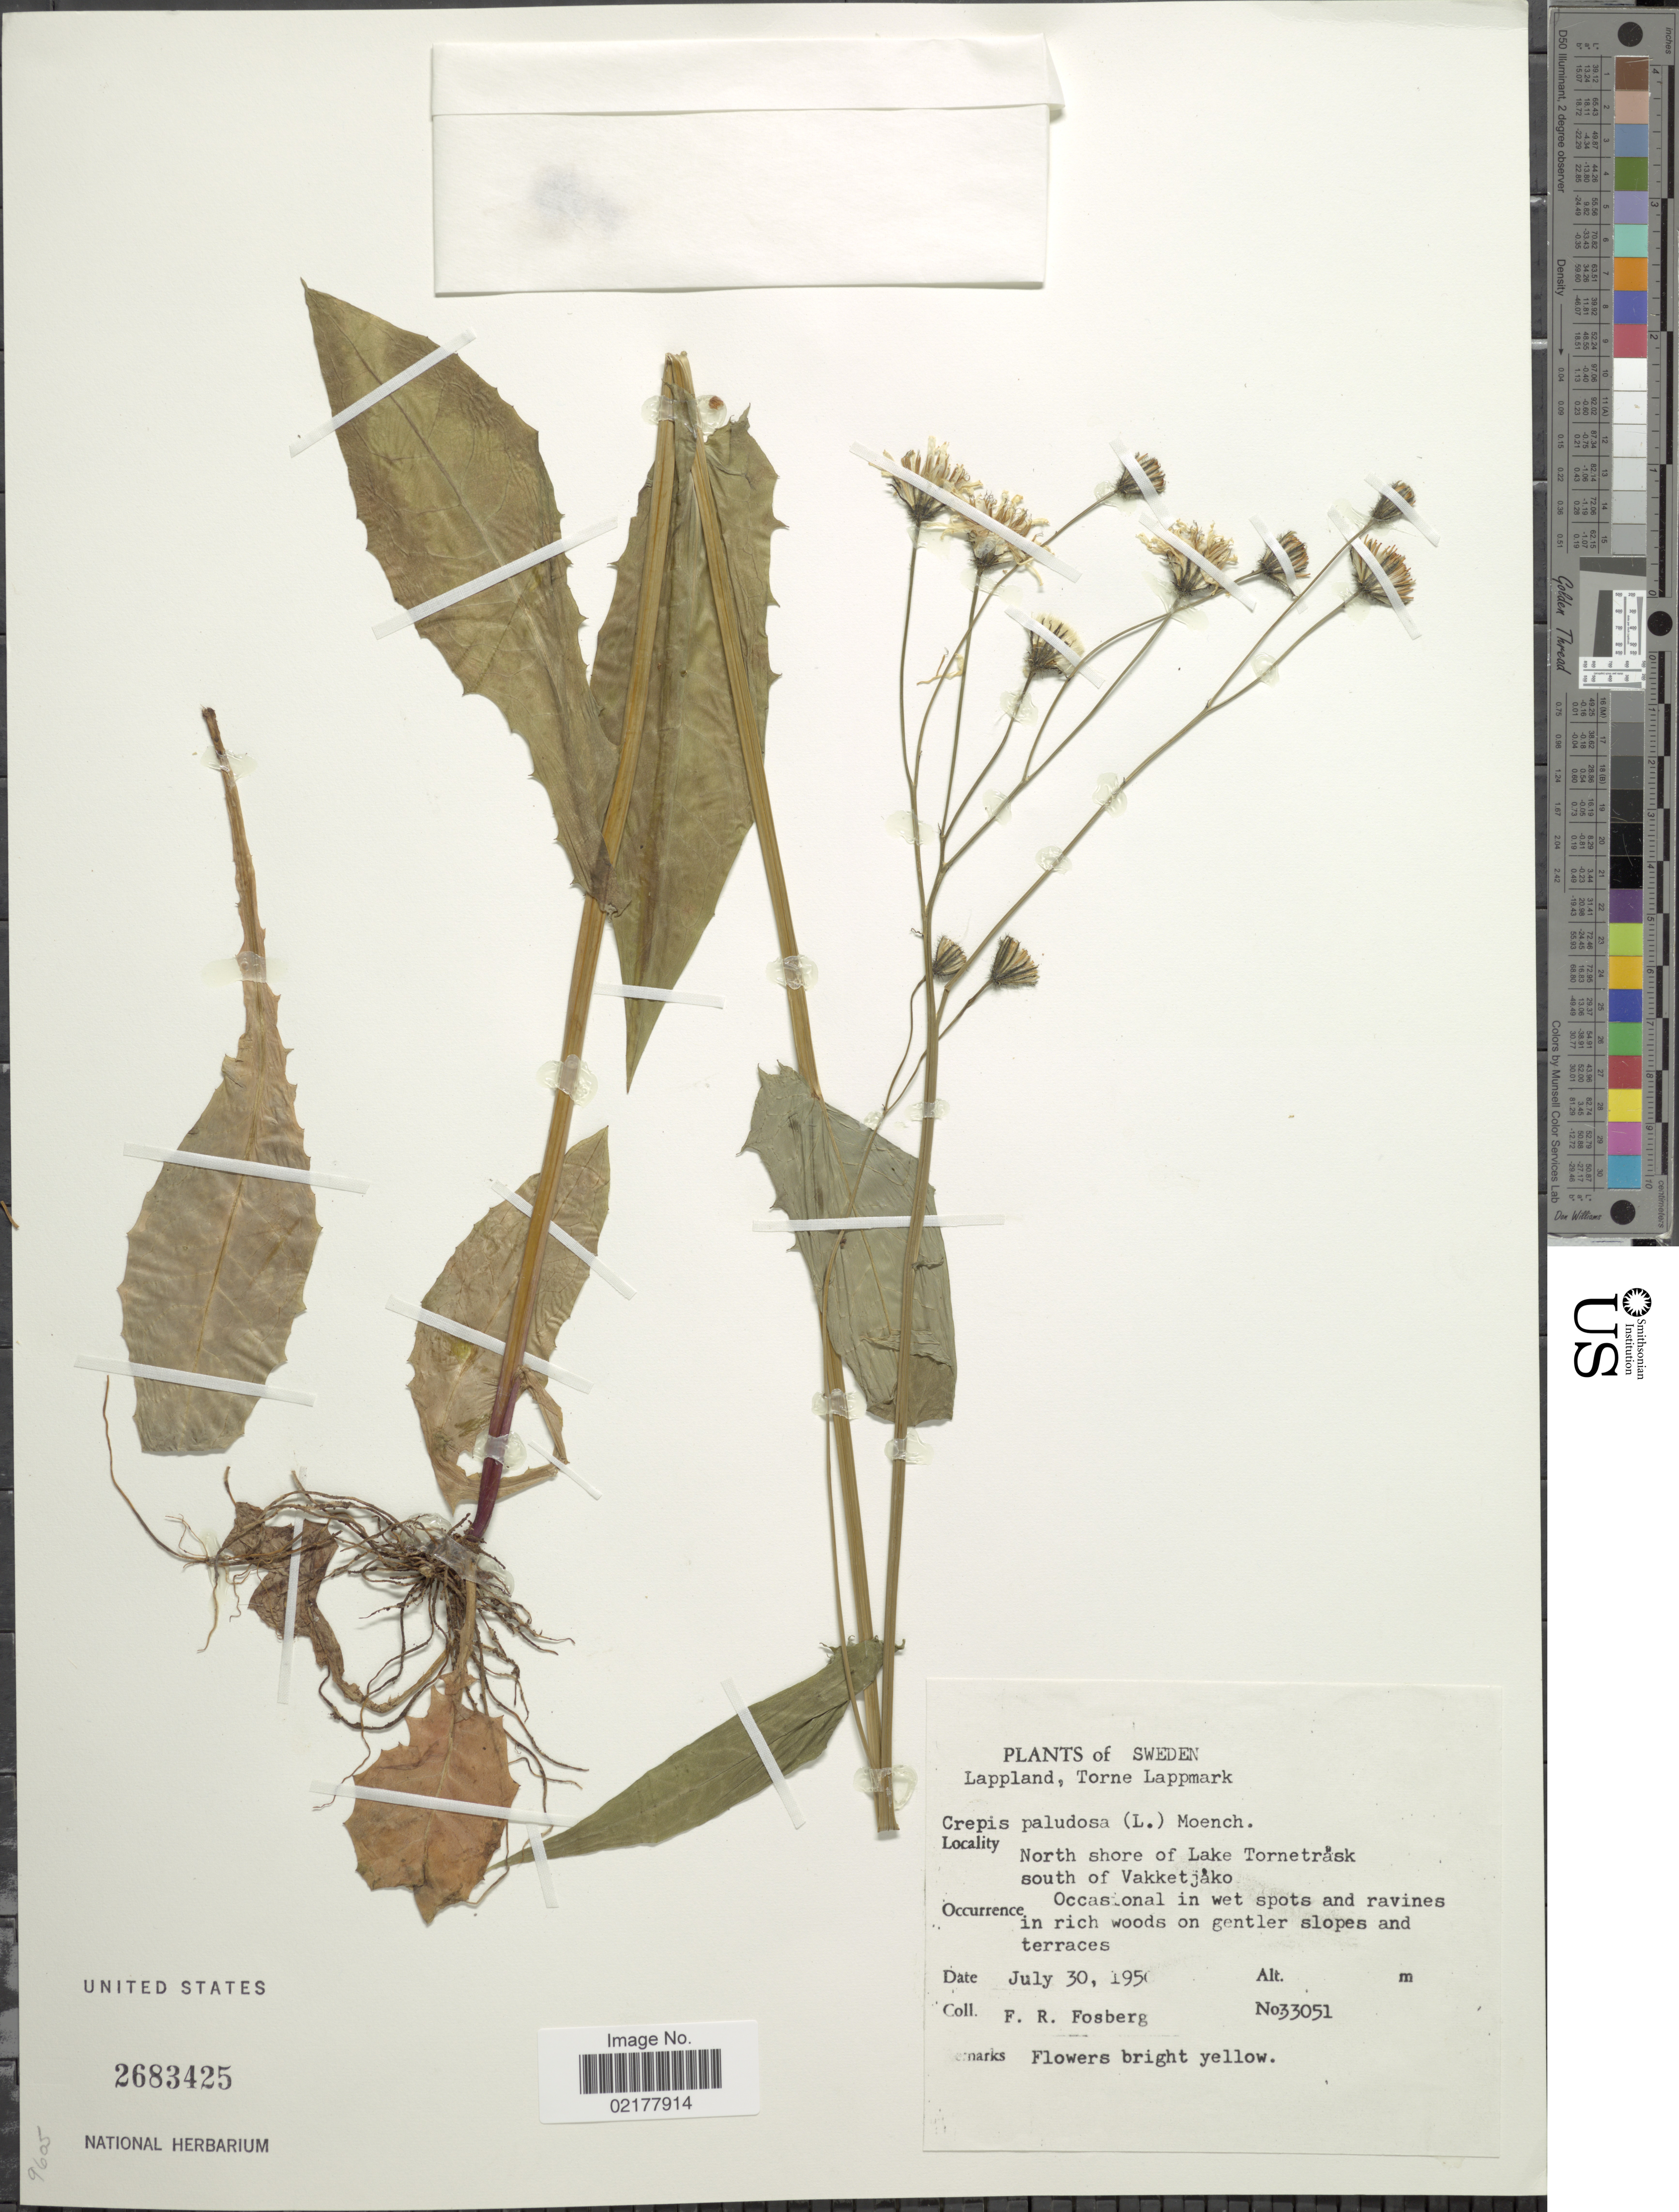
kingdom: Plantae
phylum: Tracheophyta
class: Magnoliopsida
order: Asterales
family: Asteraceae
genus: Crepis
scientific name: Crepis paludosa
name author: (L.) Moench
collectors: F. R. Fosberg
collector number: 33051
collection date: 1950-07-30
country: Sweden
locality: Lappland, Torne Lappmark. North shore of Lake Torneträsk south of Vakketjako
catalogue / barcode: US 2683425